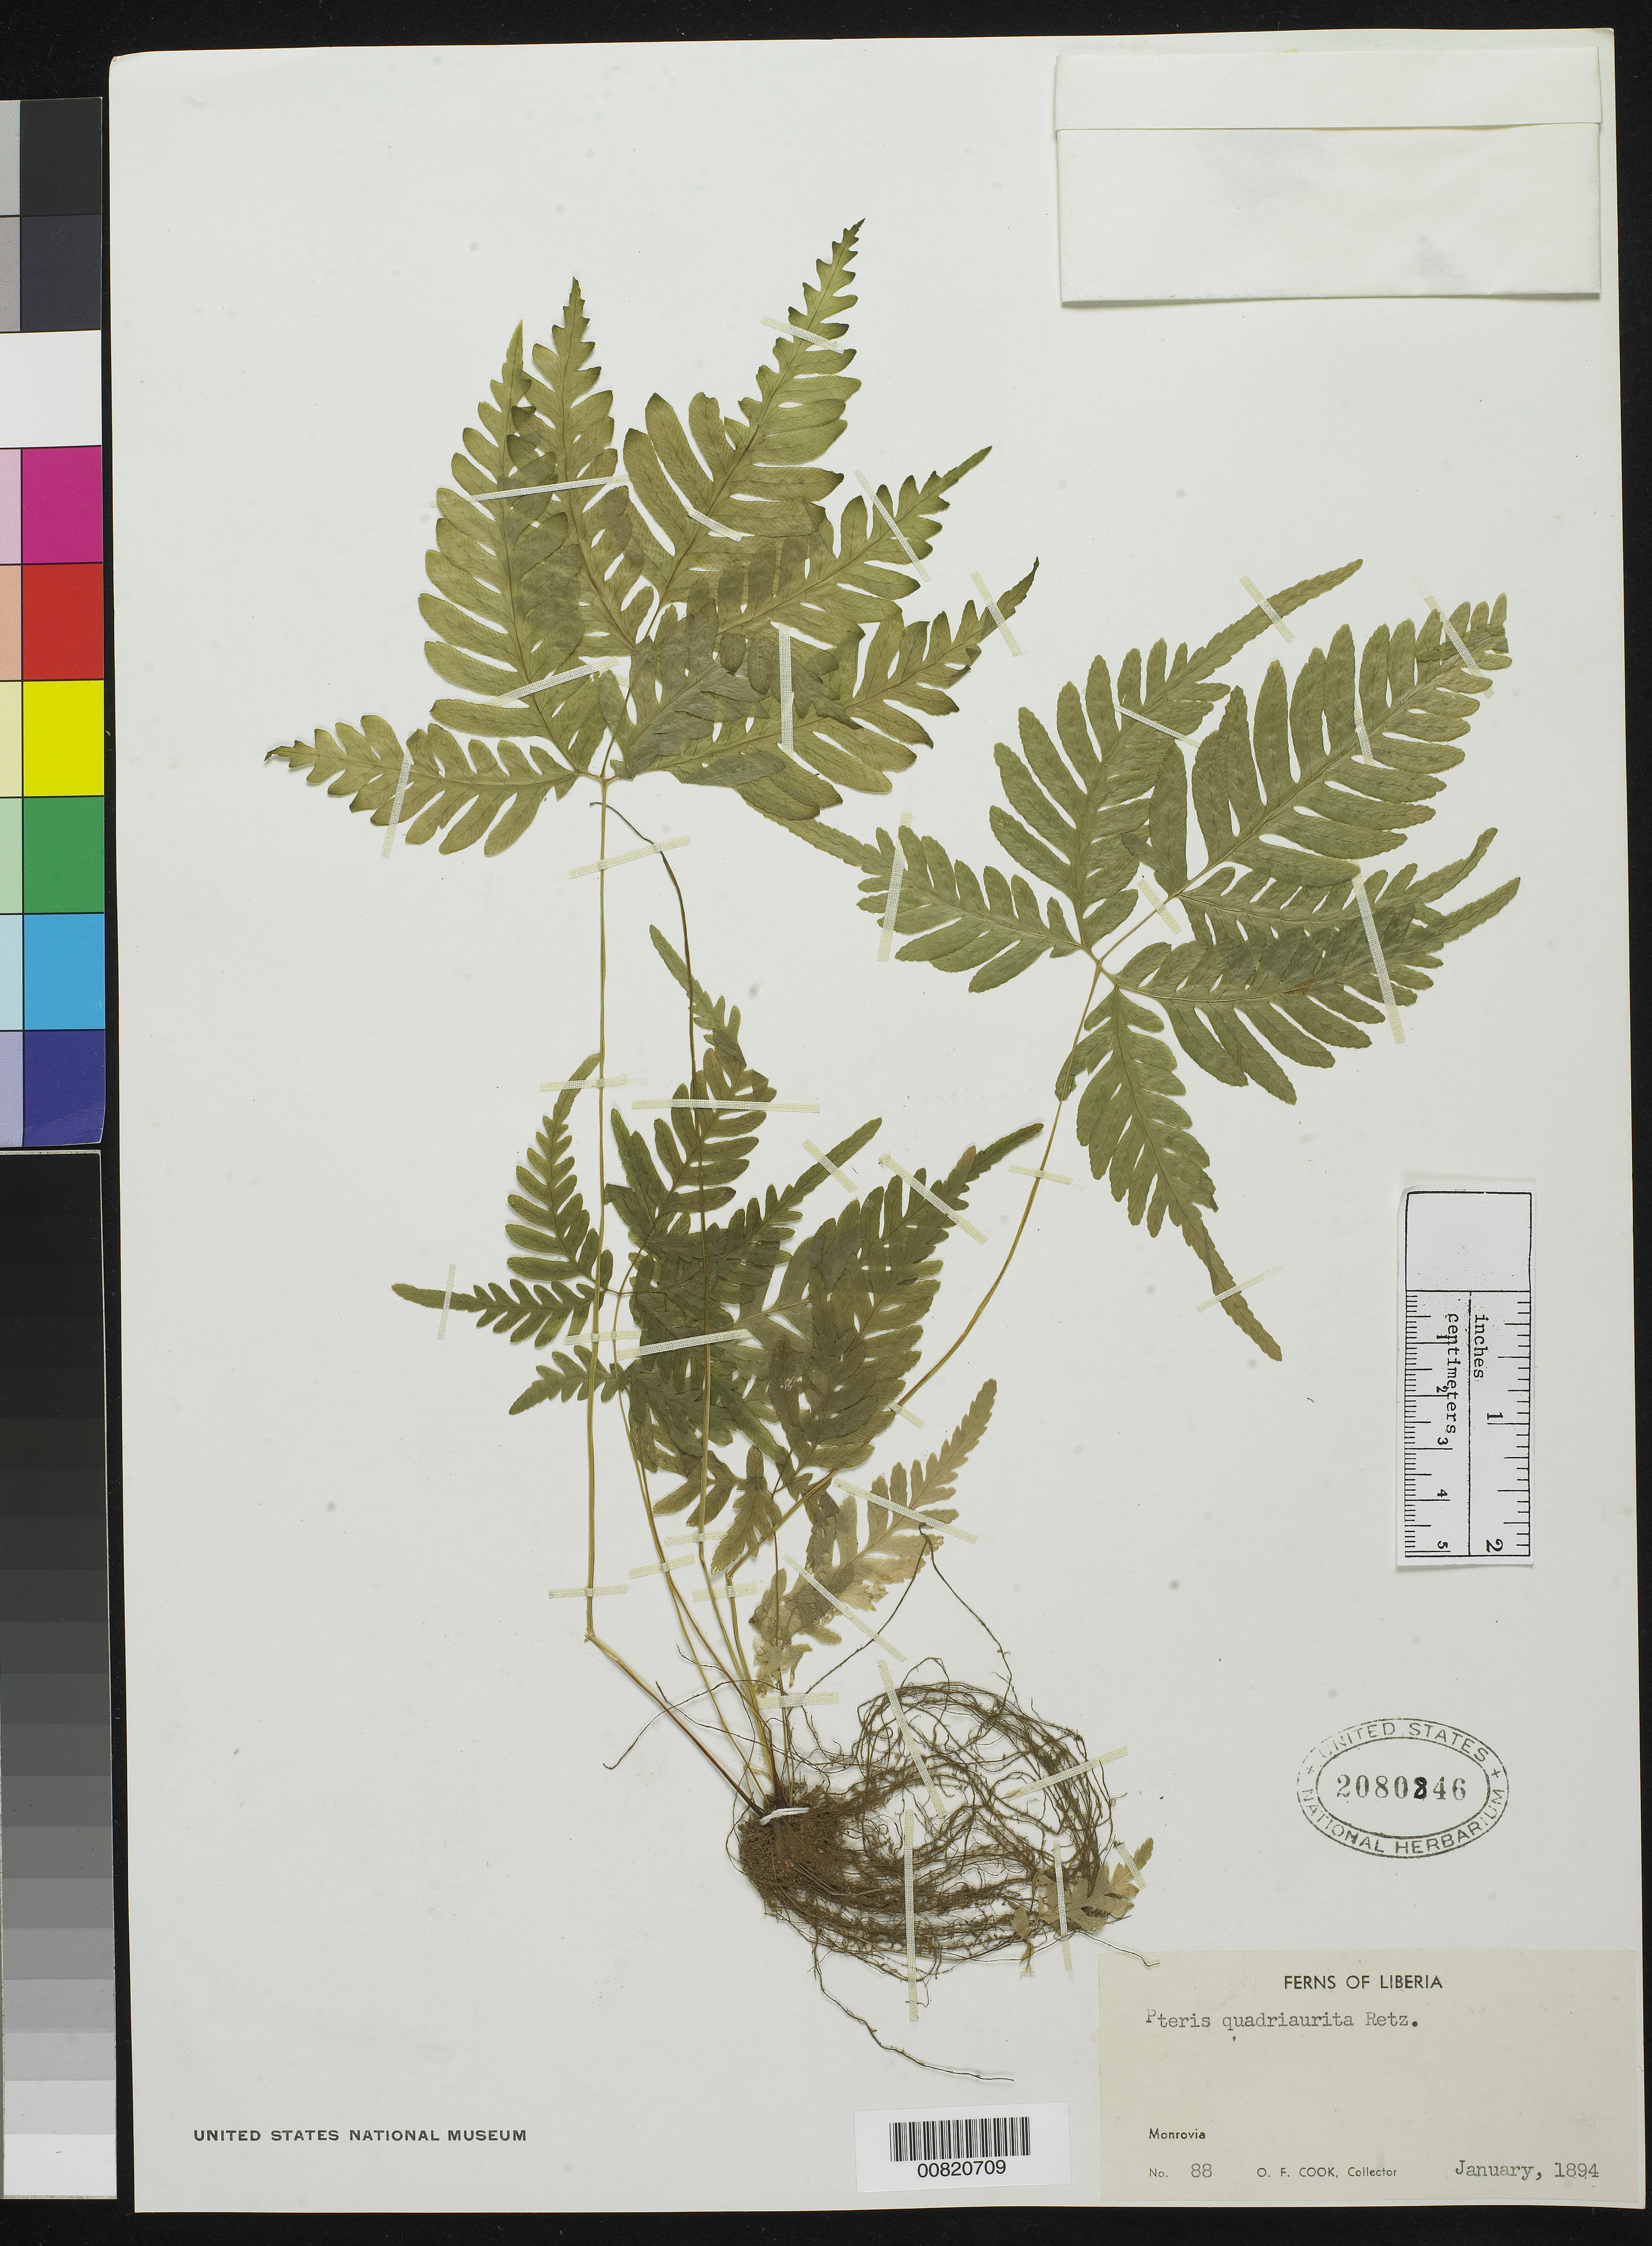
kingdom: Plantae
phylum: Tracheophyta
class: Polypodiopsida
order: Polypodiales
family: Pteridaceae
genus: Pteris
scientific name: Pteris quadriaurita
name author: Retz.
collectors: O. F. Cook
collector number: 88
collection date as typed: Jan 1894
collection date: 1894-01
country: Liberia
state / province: Montserrado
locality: Monrovia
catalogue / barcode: US 2080846